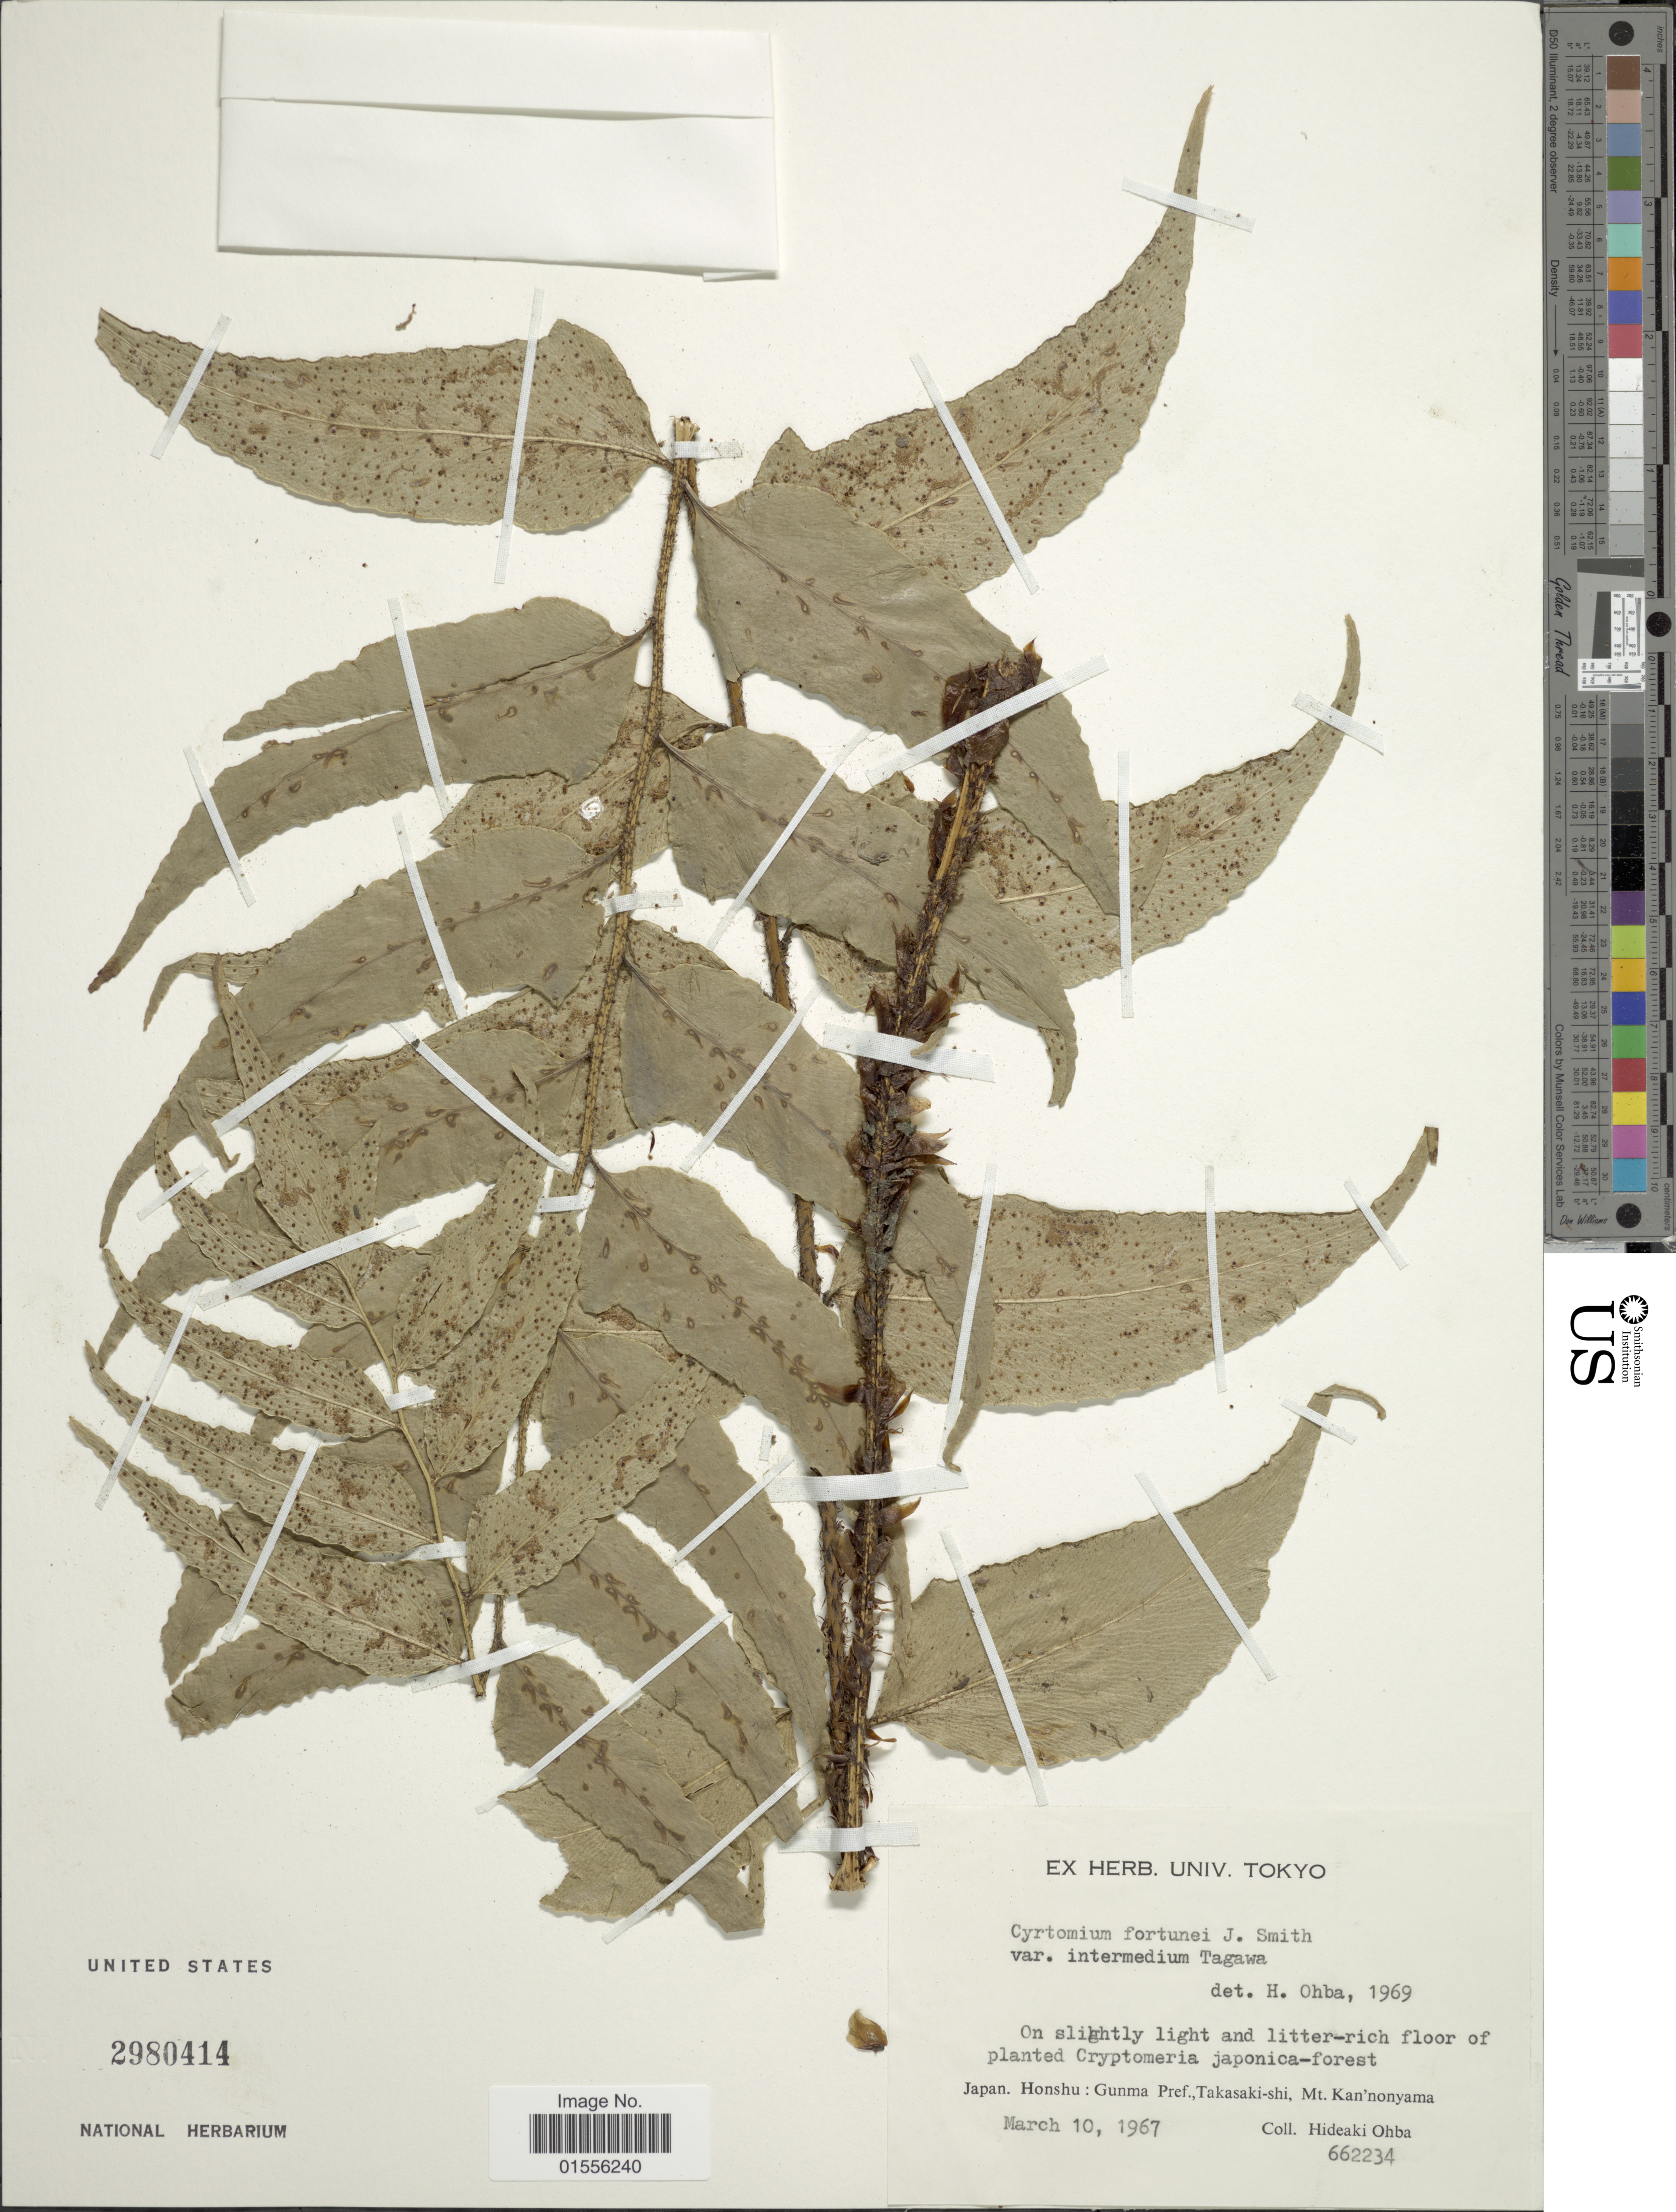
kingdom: Plantae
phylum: Tracheophyta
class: Polypodiopsida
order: Polypodiales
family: Dryopteridaceae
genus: Cyrtomium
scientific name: Cyrtomium fortunei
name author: J. Sm.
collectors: H. Ohba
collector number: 662234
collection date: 1967-03-10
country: Japan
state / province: Gunma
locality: Honshu: Gunma Pref., Takasaki-shi, Mt Kan'nonyama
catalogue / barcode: US 2980414